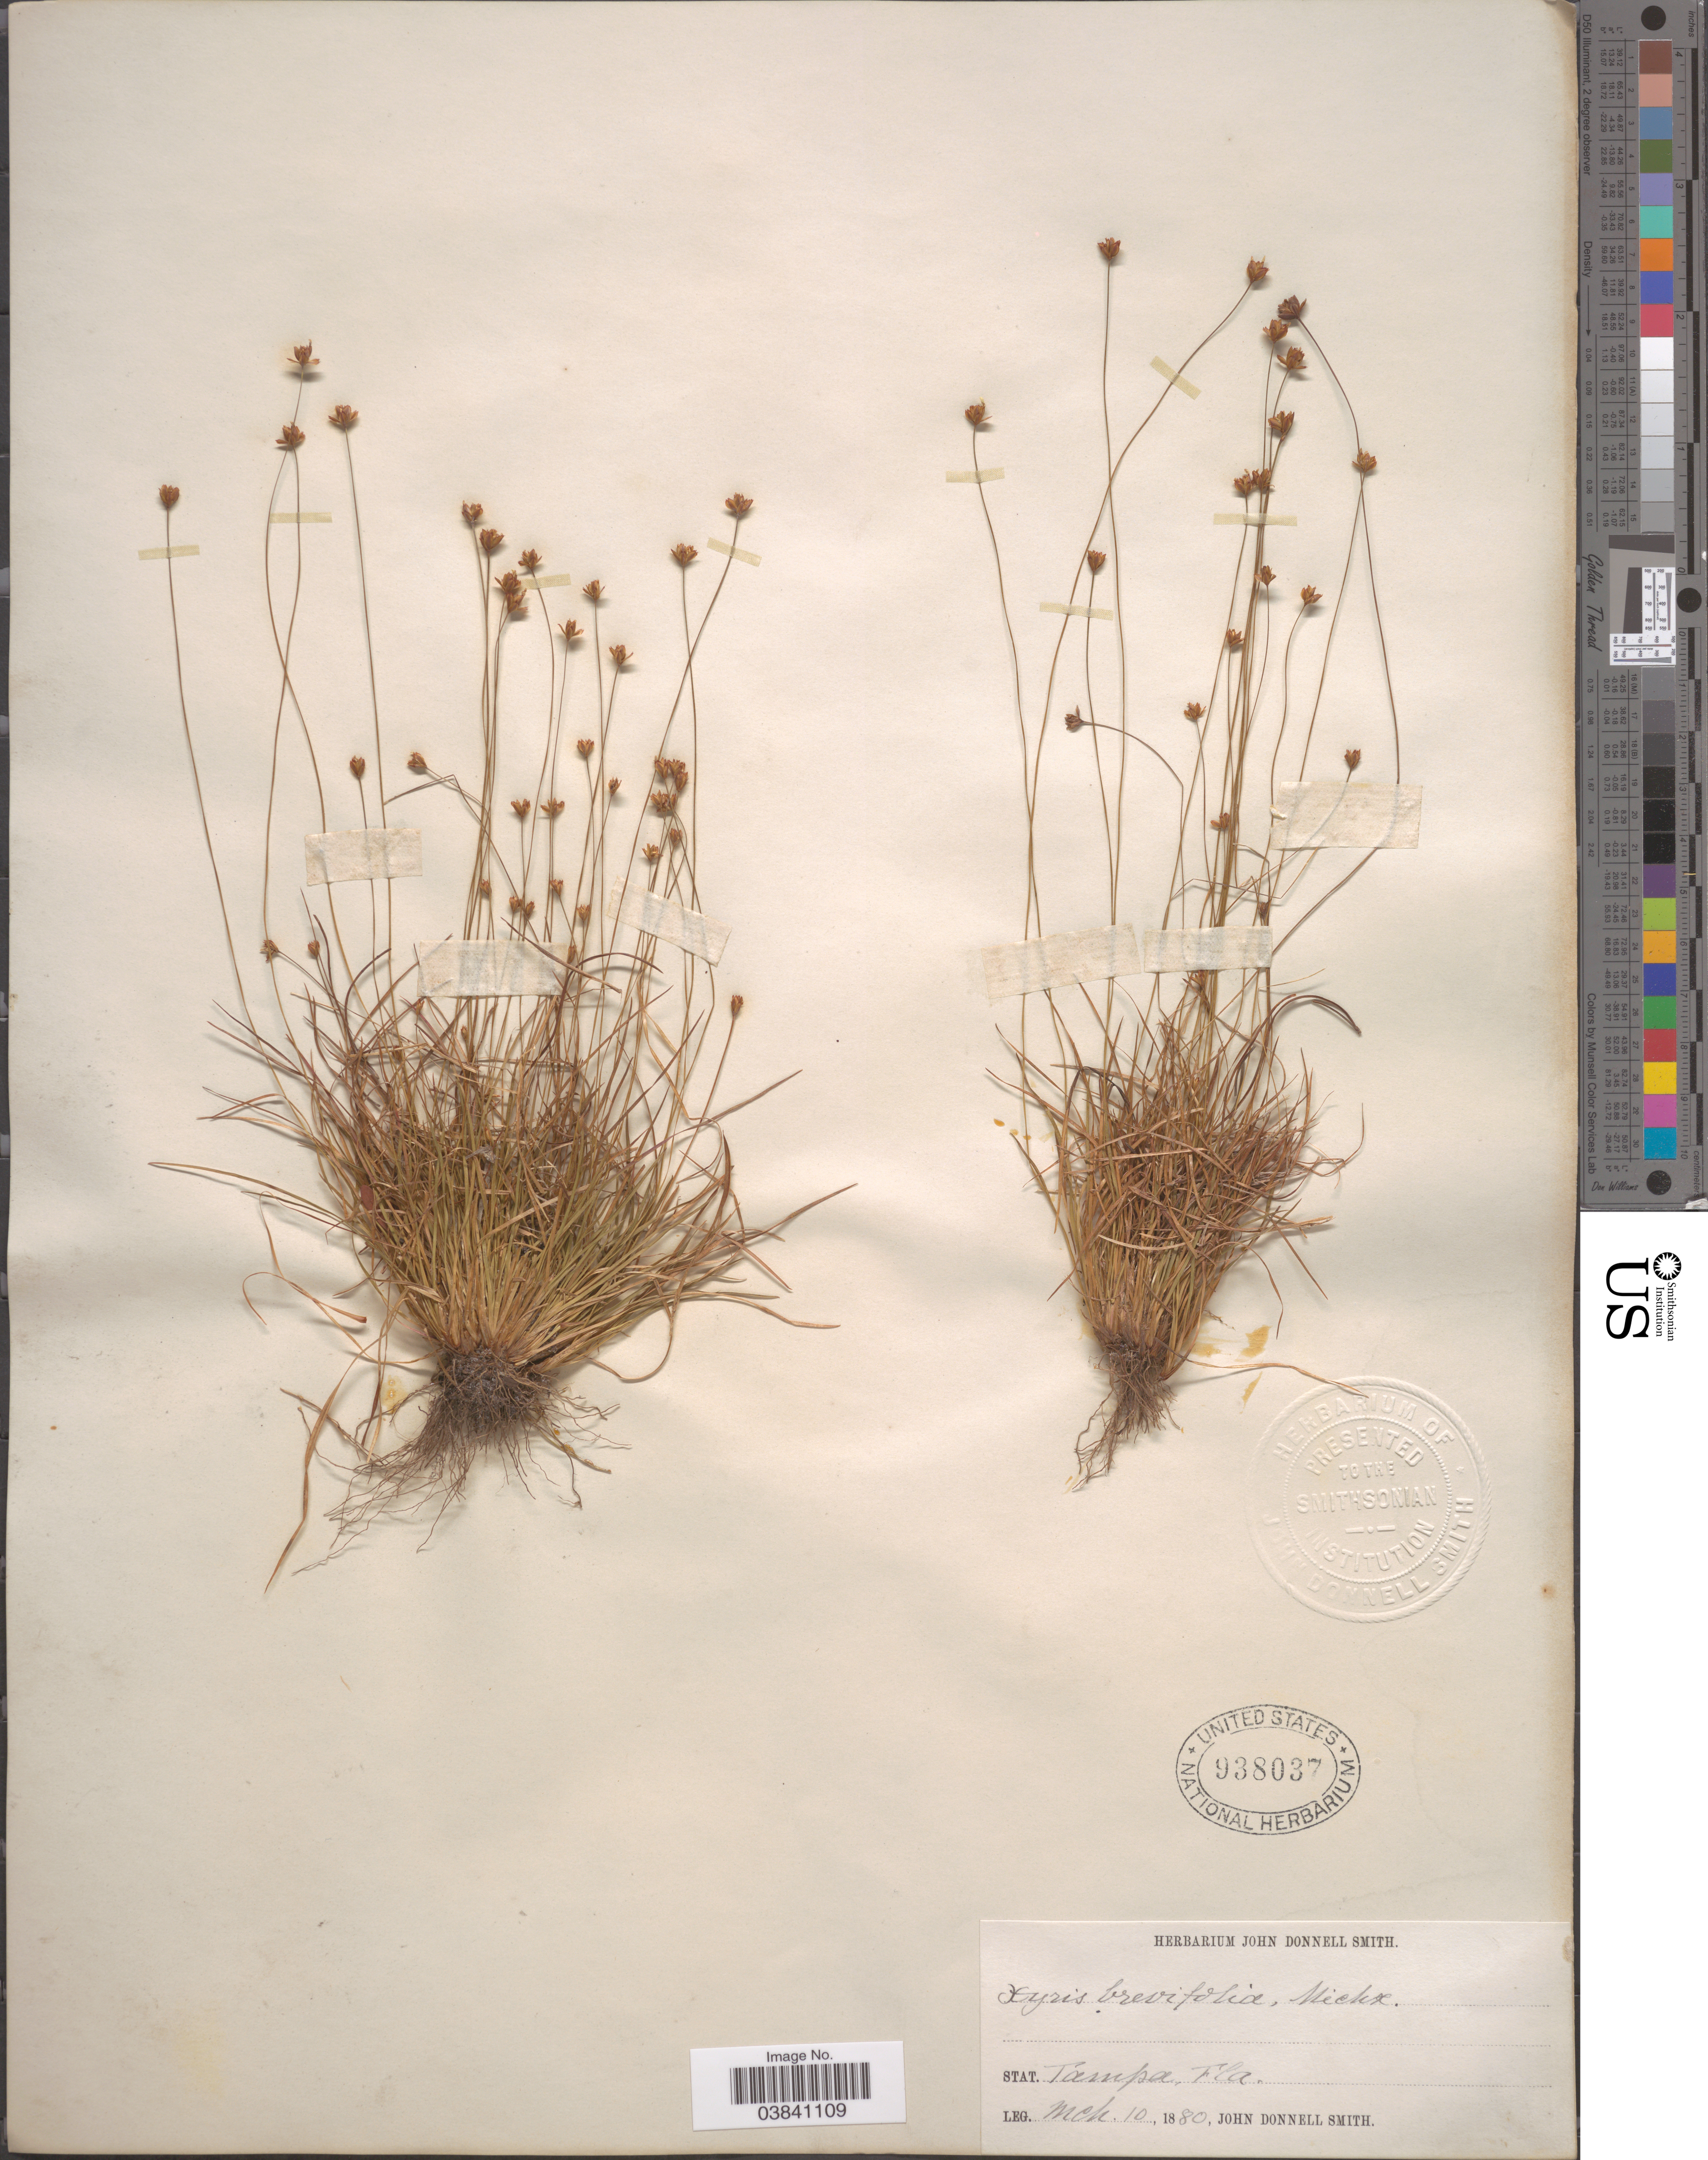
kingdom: Plantae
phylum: Tracheophyta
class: Liliopsida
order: Poales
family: Xyridaceae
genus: Xyris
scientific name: Xyris brevifolia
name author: Michx.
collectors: J. Donnell Smith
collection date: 1880-03-10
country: United States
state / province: Florida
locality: Stat. Tampa.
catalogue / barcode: US 938037